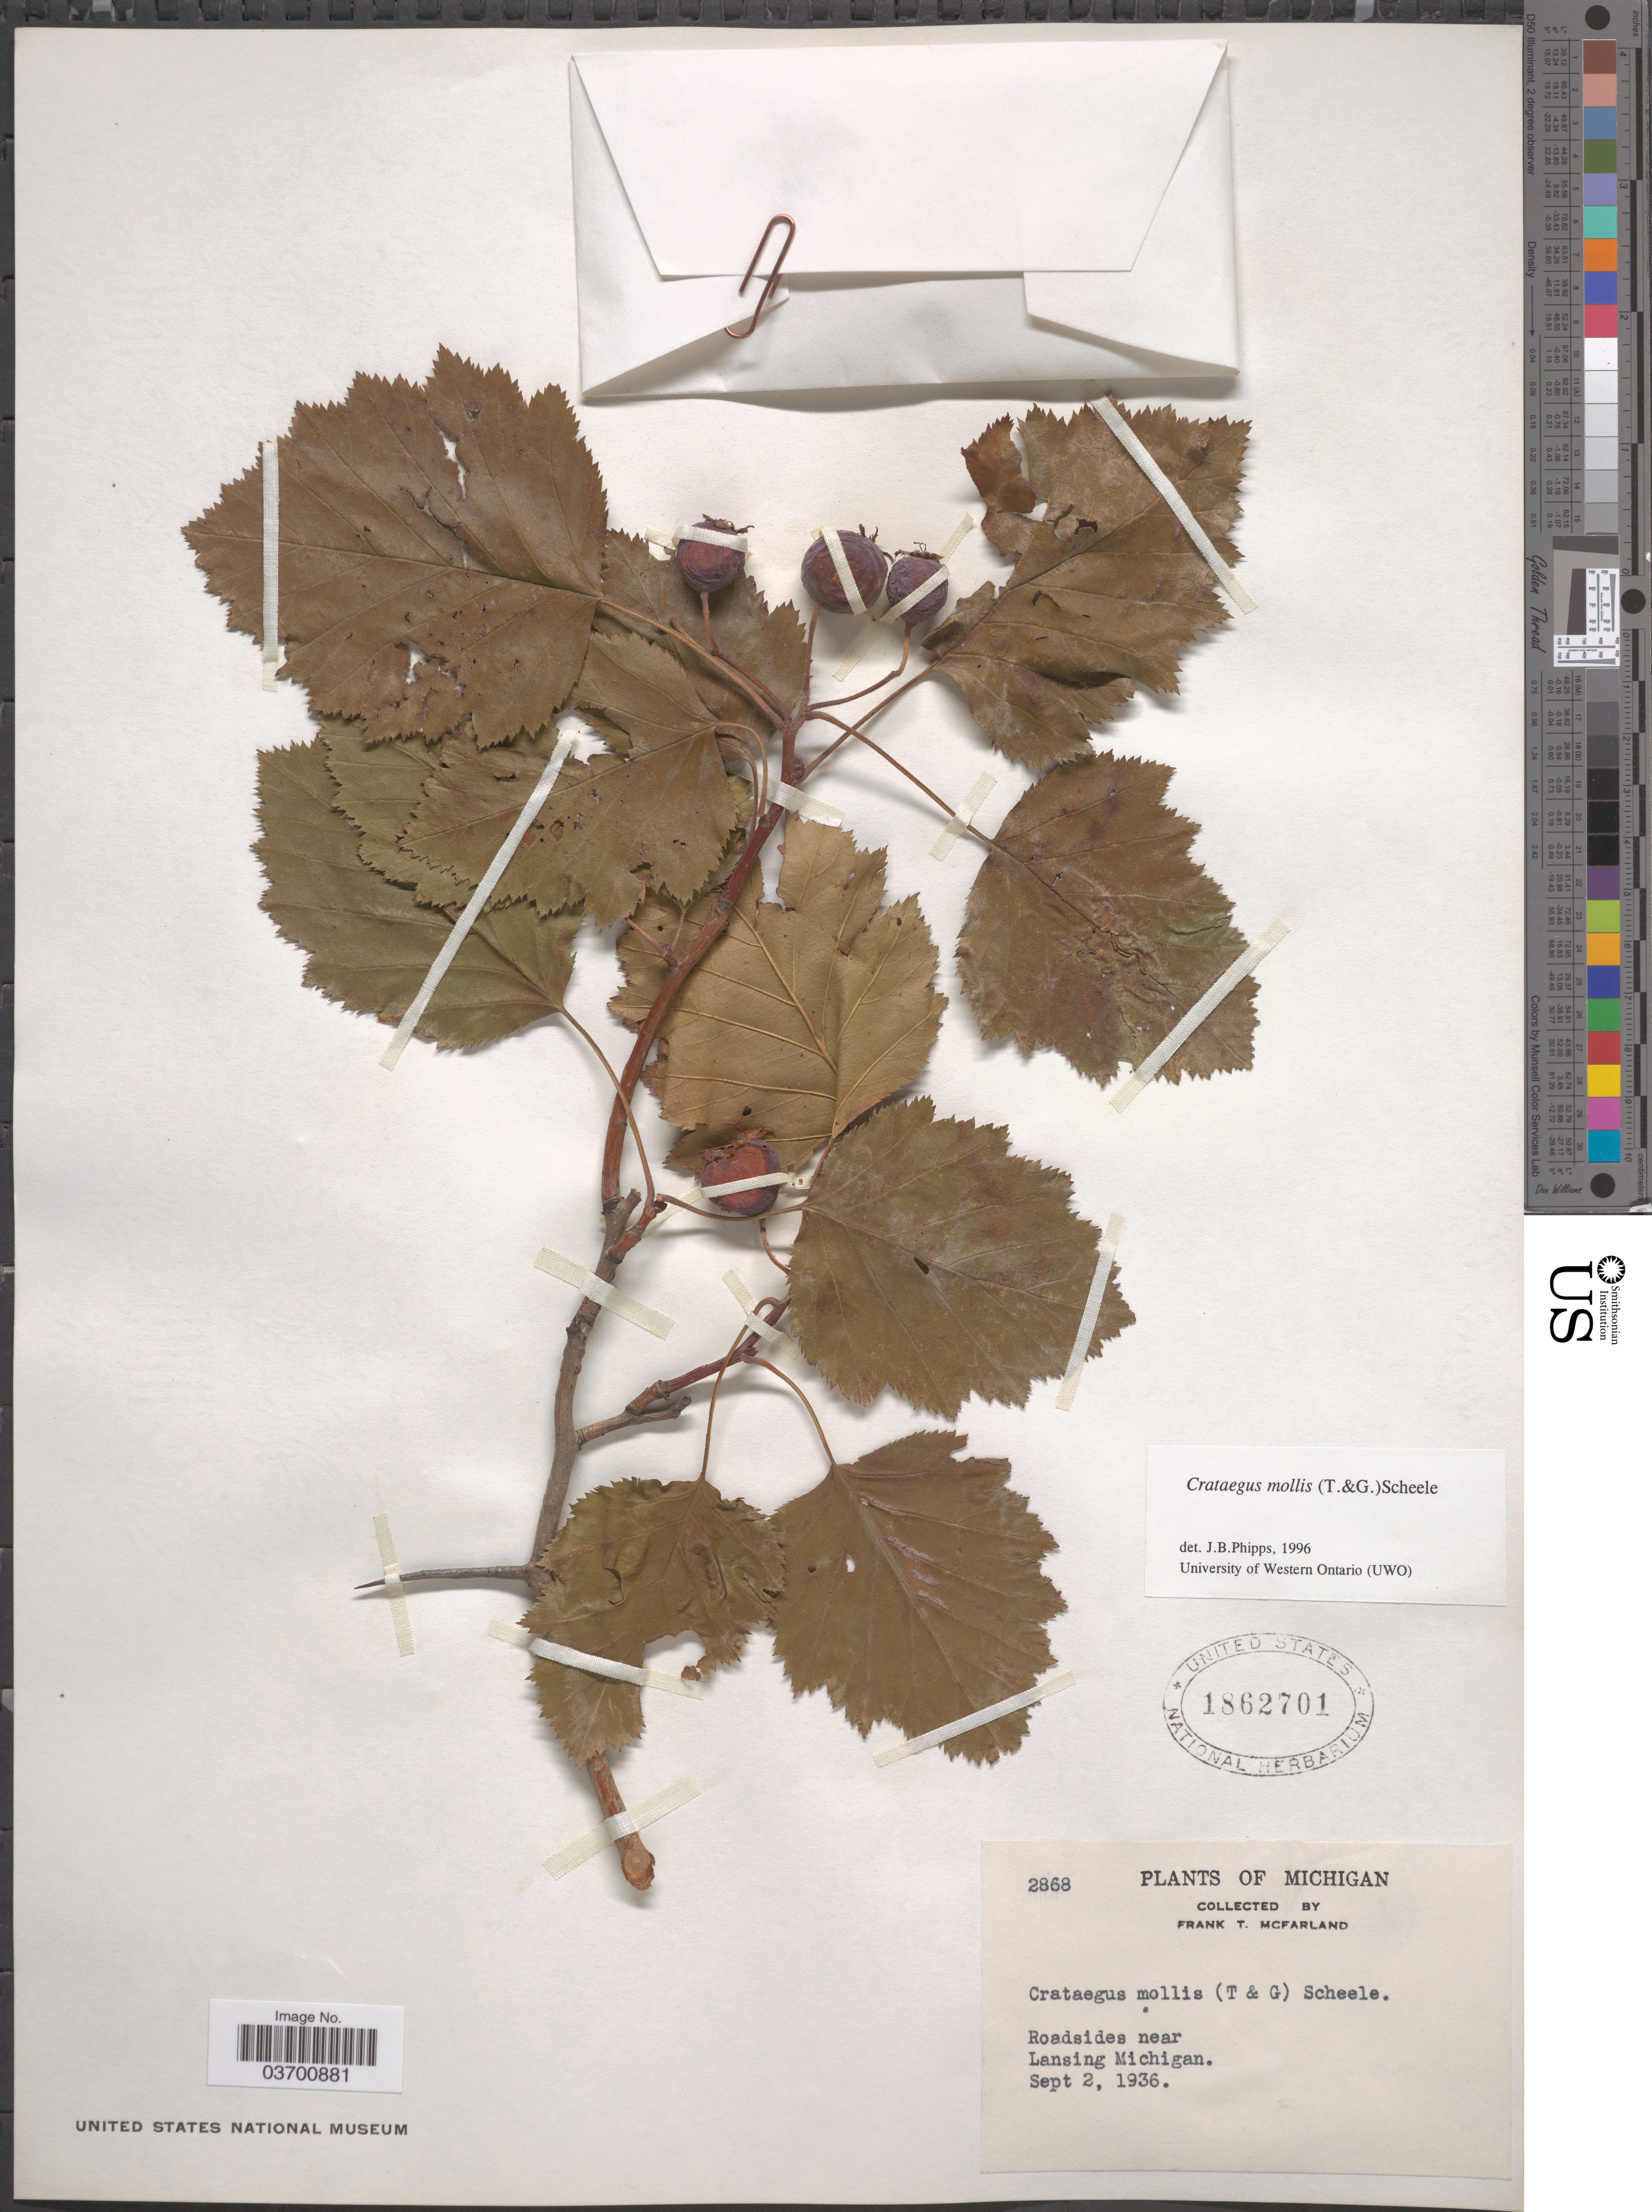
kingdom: Plantae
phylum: Tracheophyta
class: Magnoliopsida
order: Rosales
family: Rosaceae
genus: Crataegus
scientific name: Crataegus mollis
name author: (Torr. & A. Gray) Scheele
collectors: F. McFarland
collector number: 2868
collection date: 1936-09-02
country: United States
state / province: Michigan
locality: Roadsides near Lansing Michigan.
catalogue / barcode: US 1862701